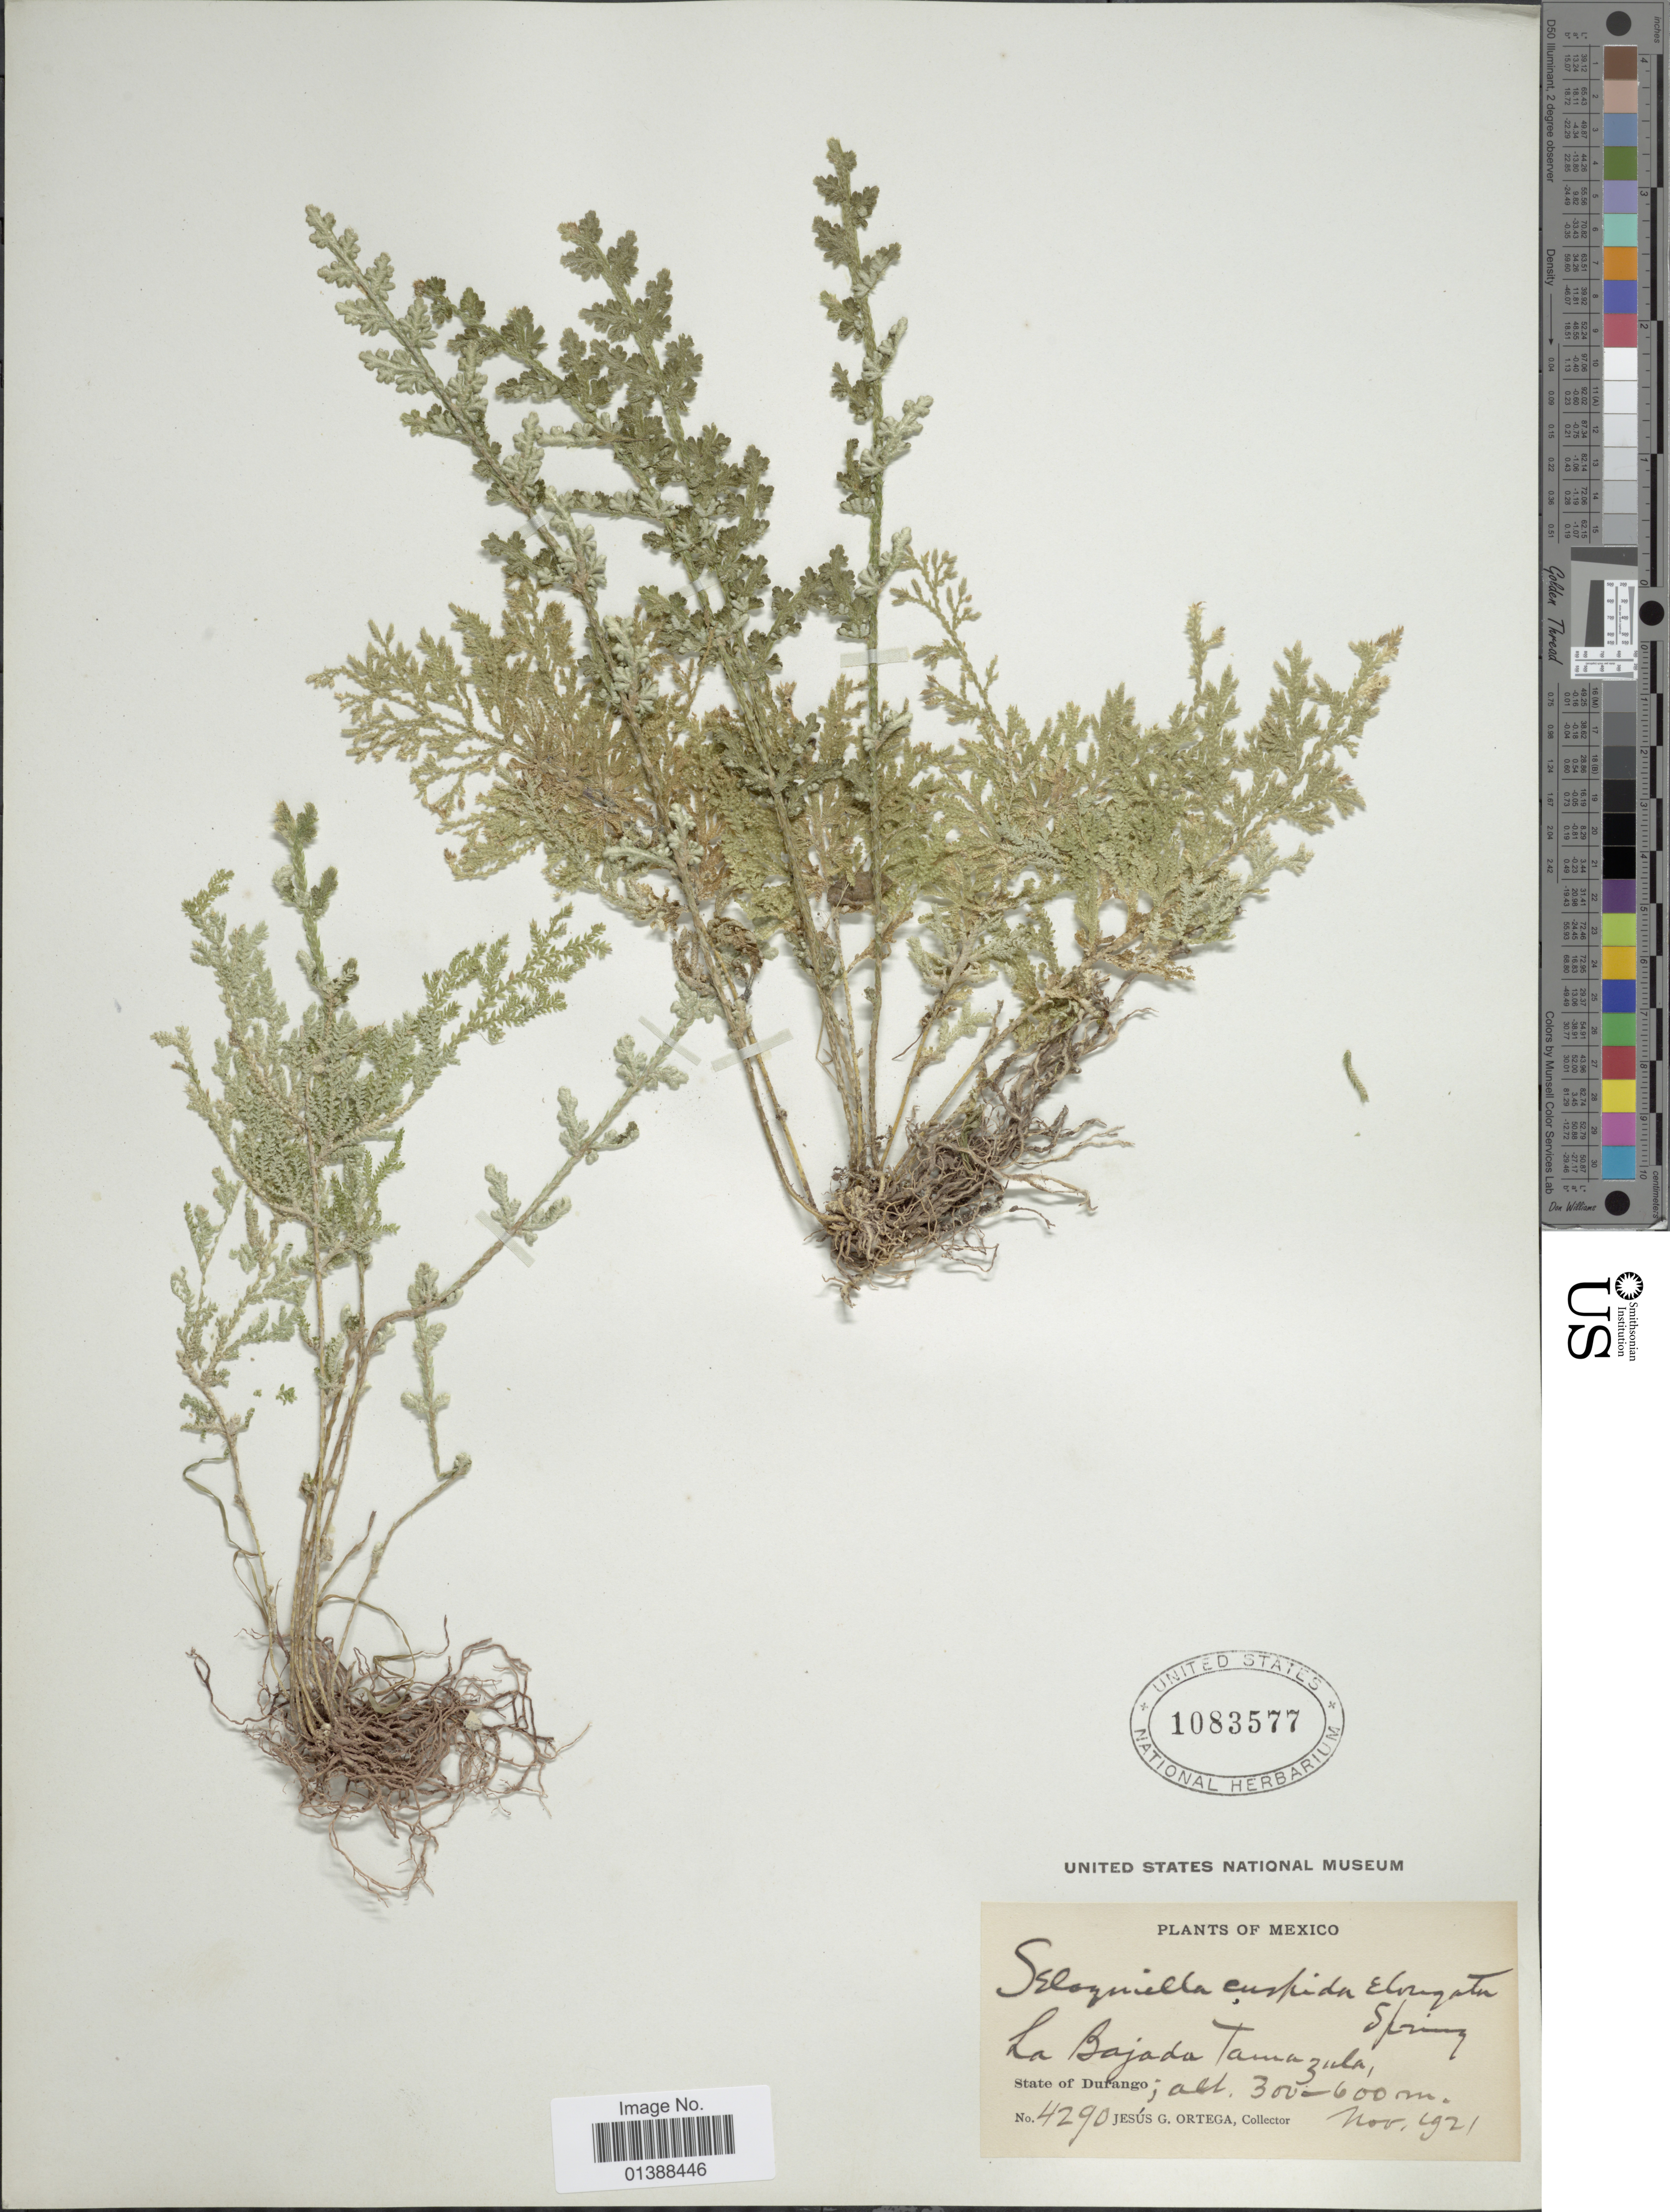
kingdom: Plantae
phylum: Tracheophyta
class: Lycopodiopsida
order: Selaginellales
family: Selaginellaceae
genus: Selaginella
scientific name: Selaginella pallescens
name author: (C. Presl) Spring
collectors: J. Ortega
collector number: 4290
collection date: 1921-11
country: Mexico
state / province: Durango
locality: La Bajada Tamazula, State of Durango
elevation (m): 300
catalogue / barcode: US 1083577